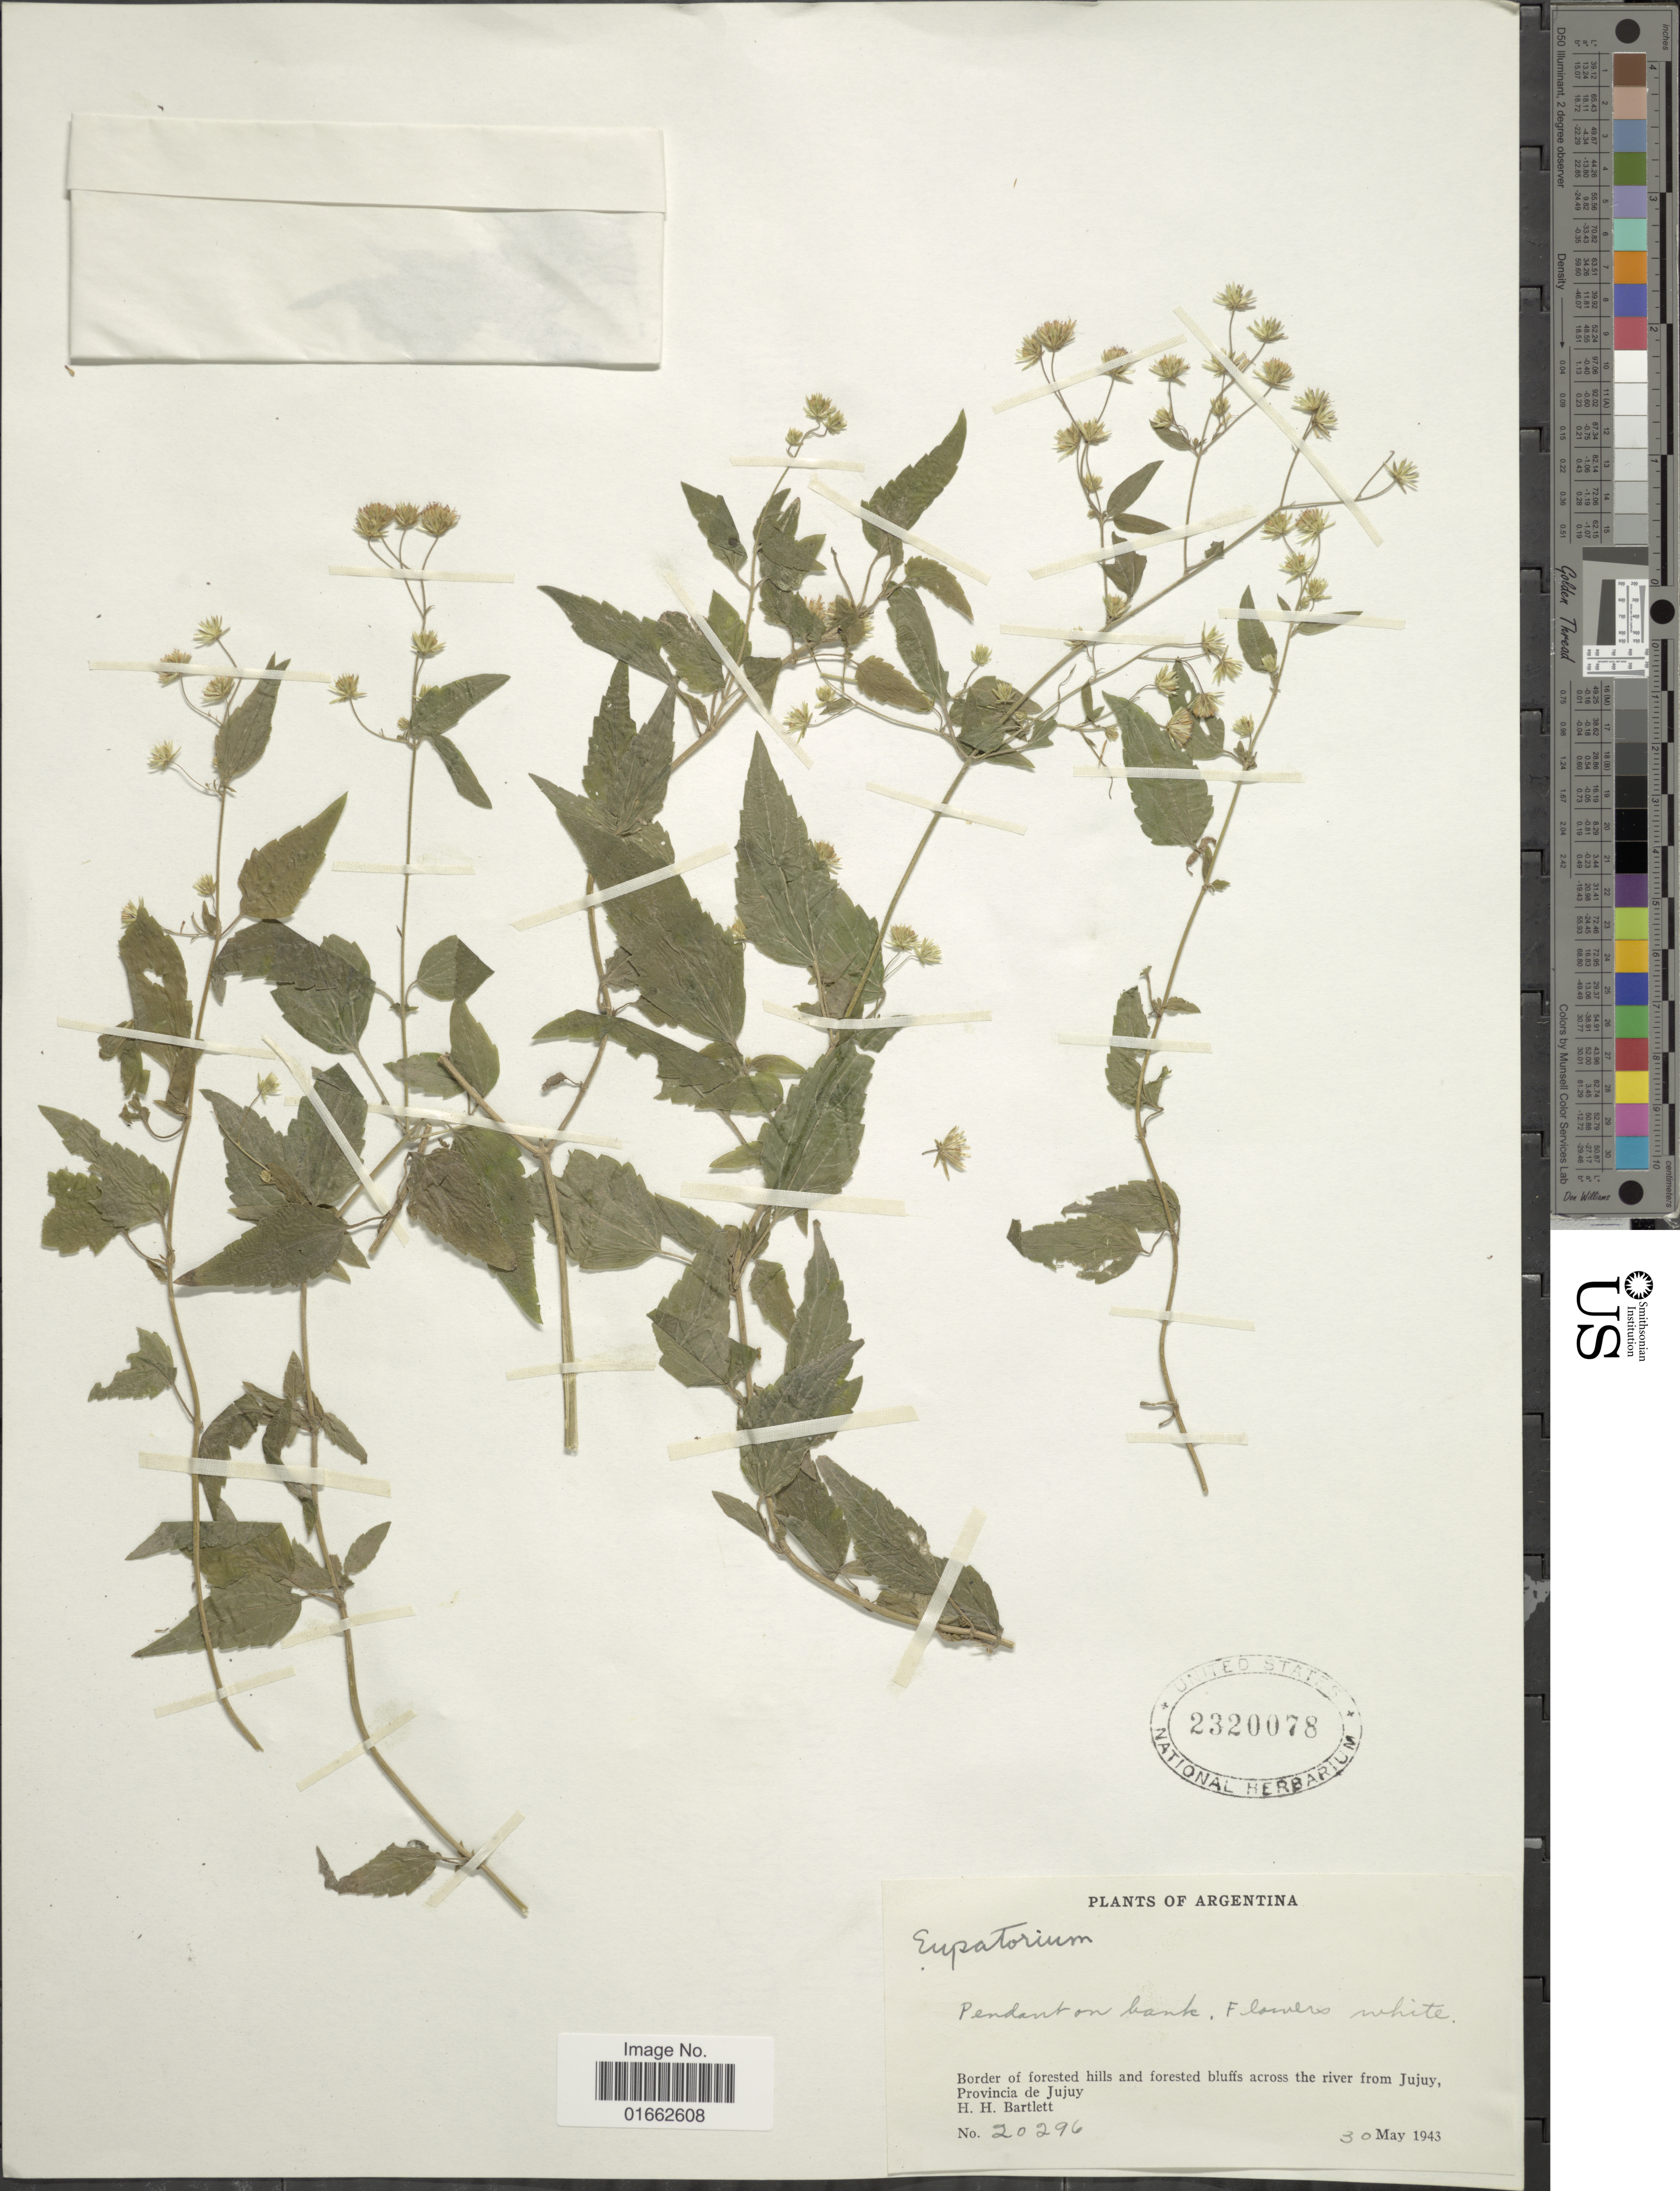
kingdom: Plantae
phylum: Tracheophyta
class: Magnoliopsida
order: Asterales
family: Asteraceae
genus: Fleischmannia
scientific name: Fleischmannia prasiifolia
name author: (Griseb.) R.M. King & H. Rob.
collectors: H. H. Bartlett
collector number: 20296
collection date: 1943-05-30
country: Argentina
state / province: Jujuy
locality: Border of forested hills and forested bluffs across the river from Jujuy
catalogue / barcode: US 2320078